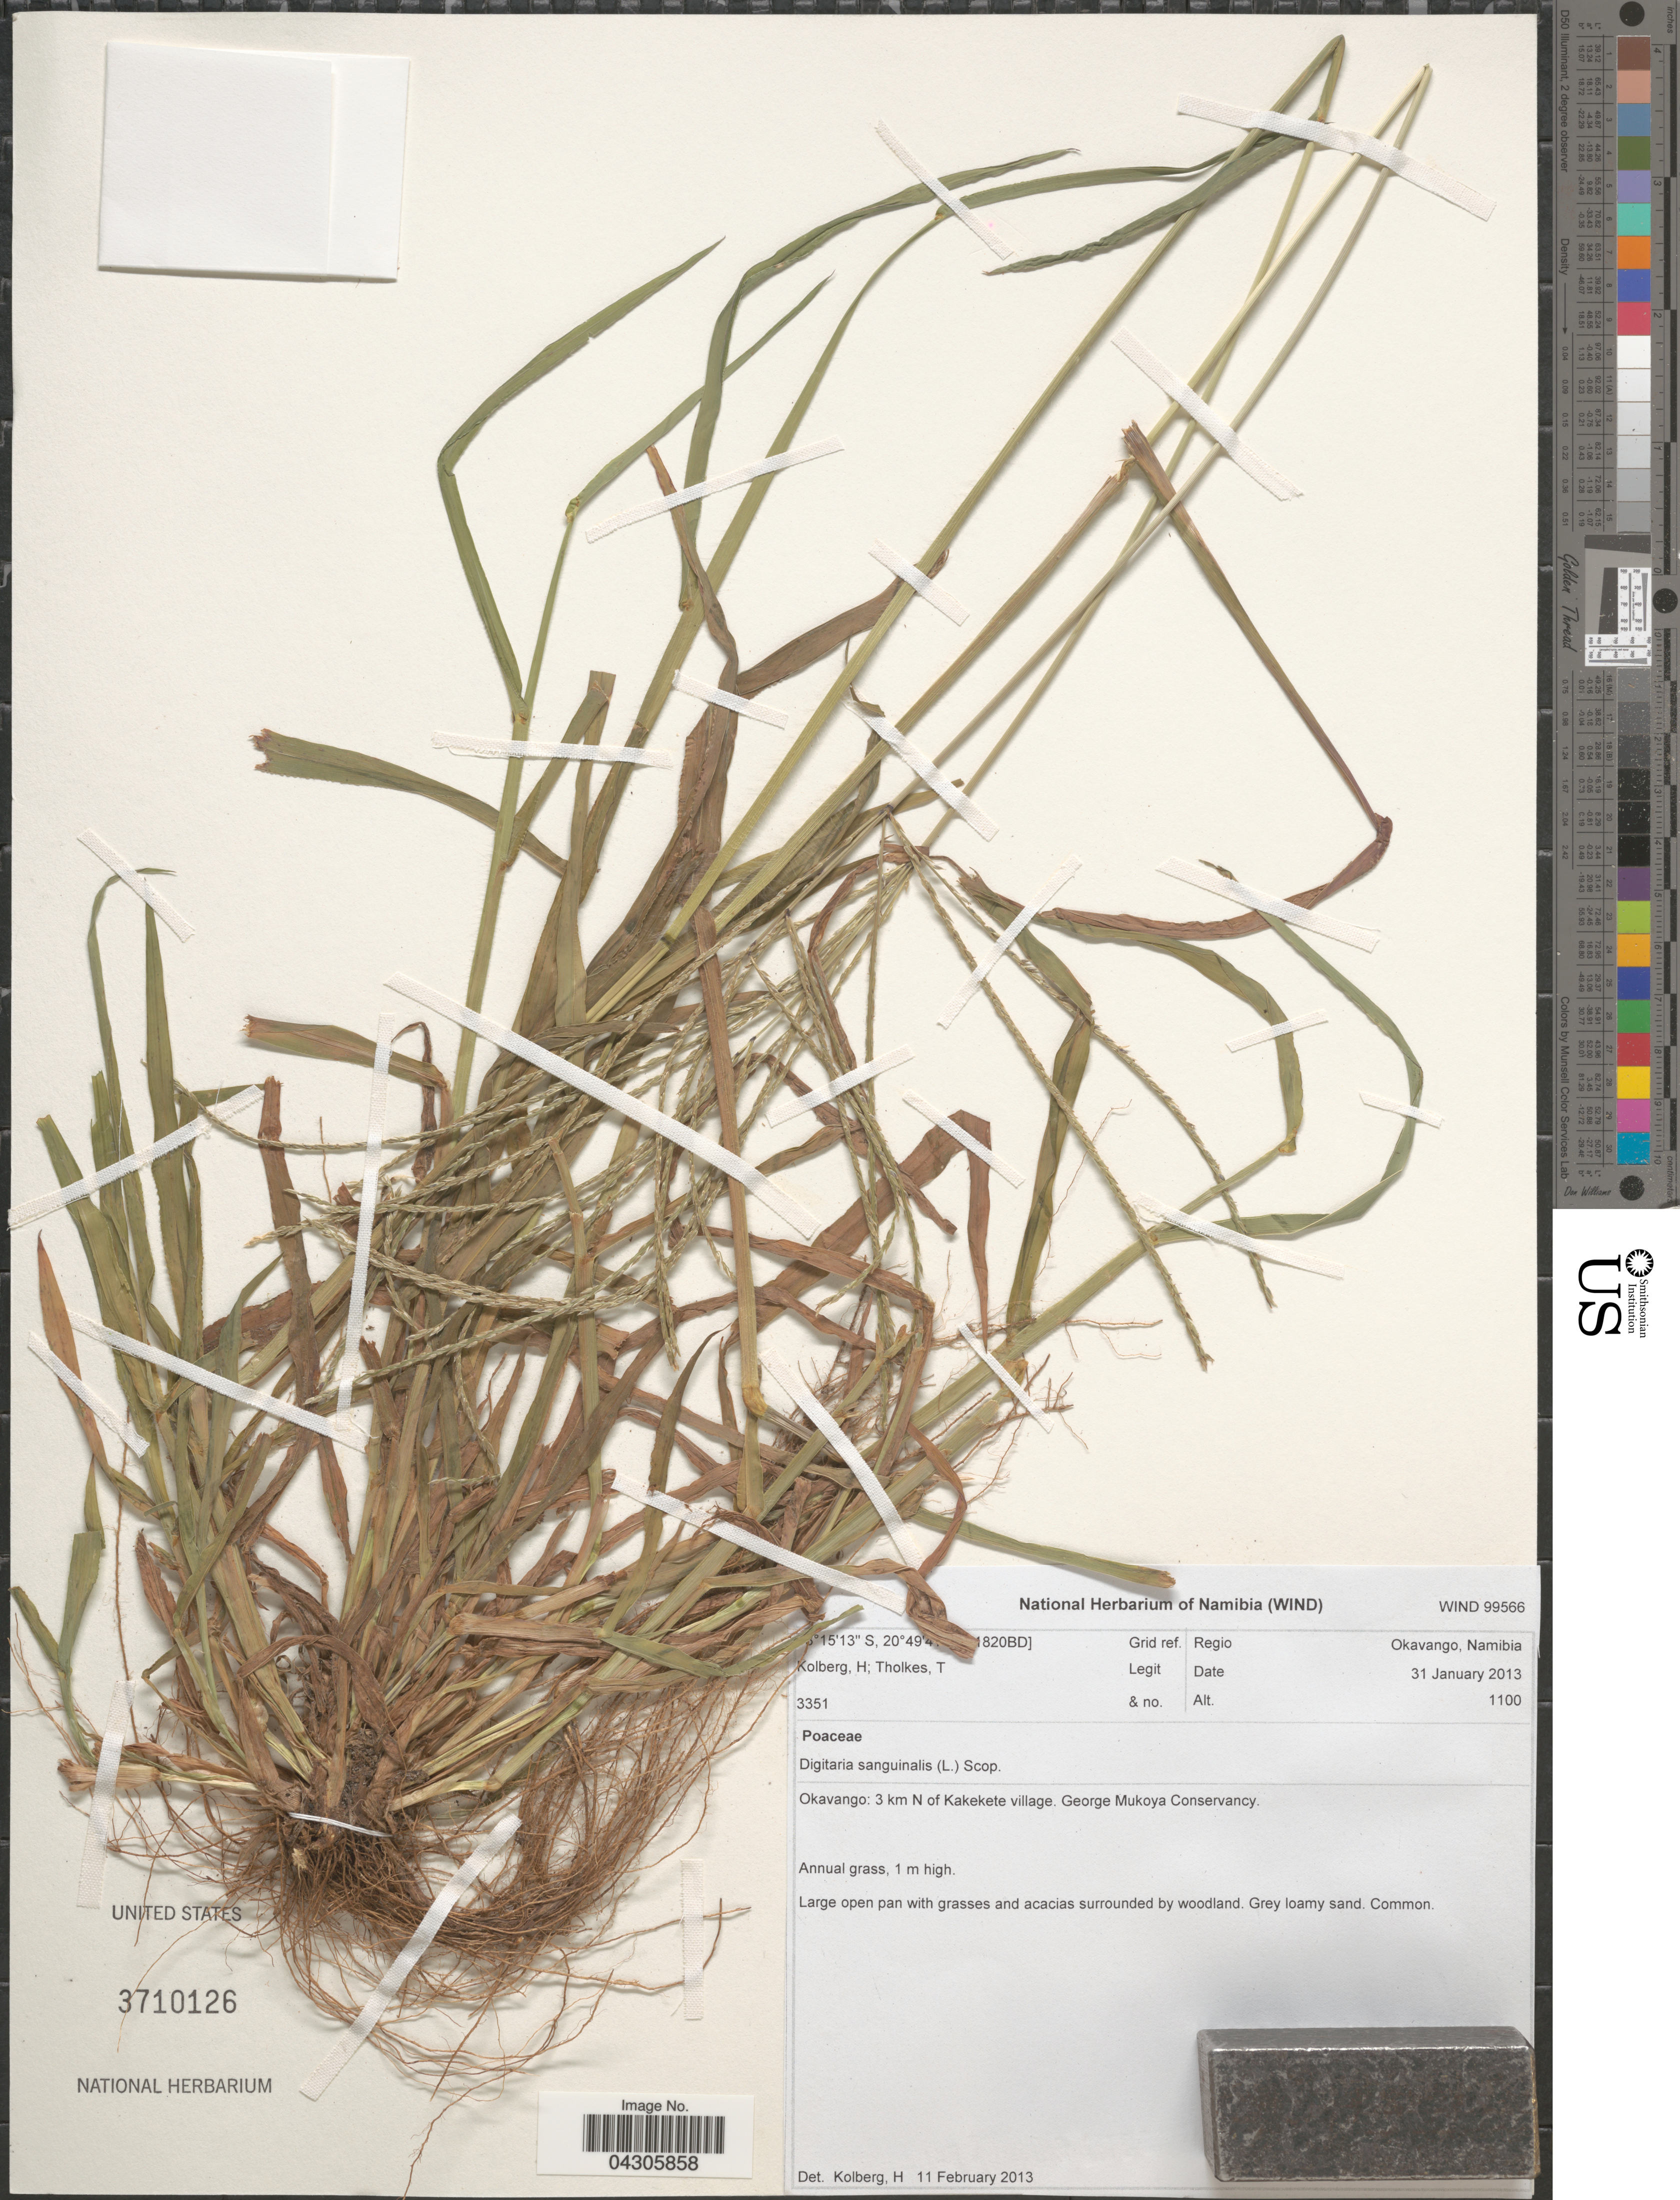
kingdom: Plantae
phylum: Tracheophyta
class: Liliopsida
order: Poales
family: Poaceae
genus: Digitaria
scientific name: Digitaria sanguinalis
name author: (L.) Scop.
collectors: H. H. Kolberg & T. Tholkes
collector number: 3351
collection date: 2013-01-31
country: Namibia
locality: Grid Ref. [illegible text]820BD]. Regio Okavango. Okavango: 3 km N of Kakekete village, George Mukoya Conservancy.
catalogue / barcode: US 3710126